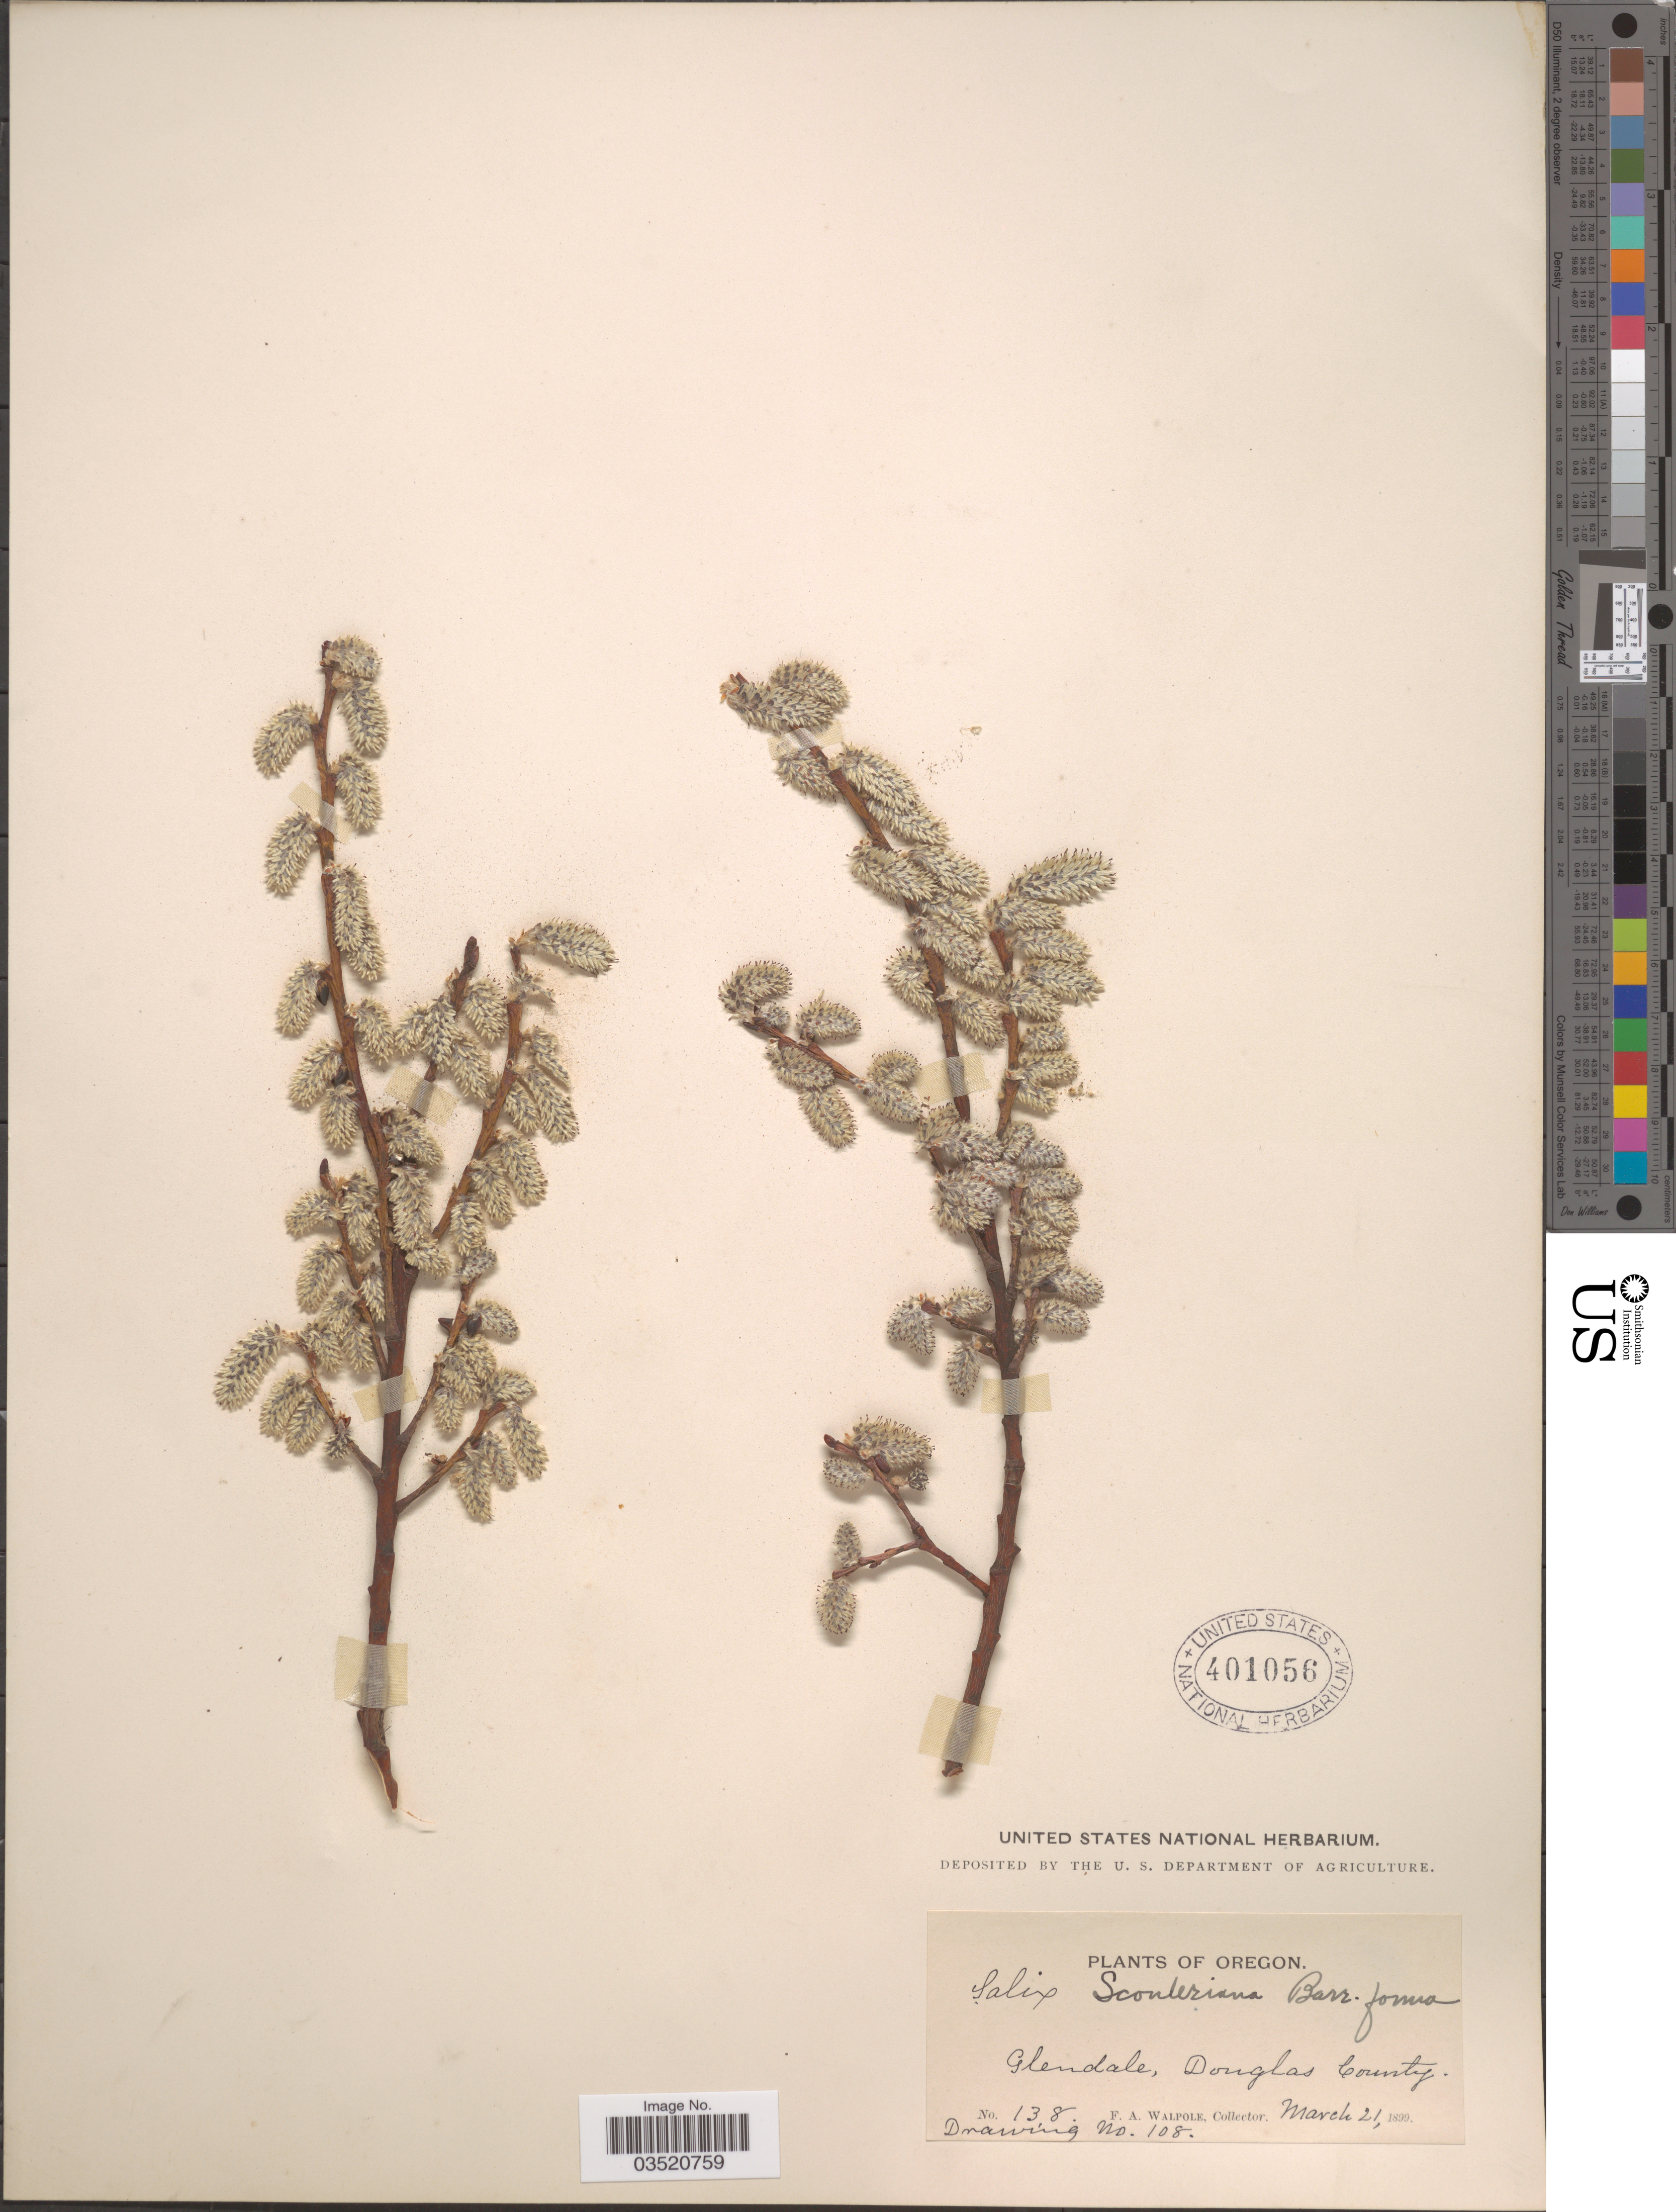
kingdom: Plantae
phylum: Tracheophyta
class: Magnoliopsida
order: Malpighiales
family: Salicaceae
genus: Salix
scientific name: Salix scouleriana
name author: Barratt ex Hook.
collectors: F. Walpole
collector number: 138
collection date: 1899-03-21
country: United States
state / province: Oregon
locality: Glendale, Douglas County.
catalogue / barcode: US 401056